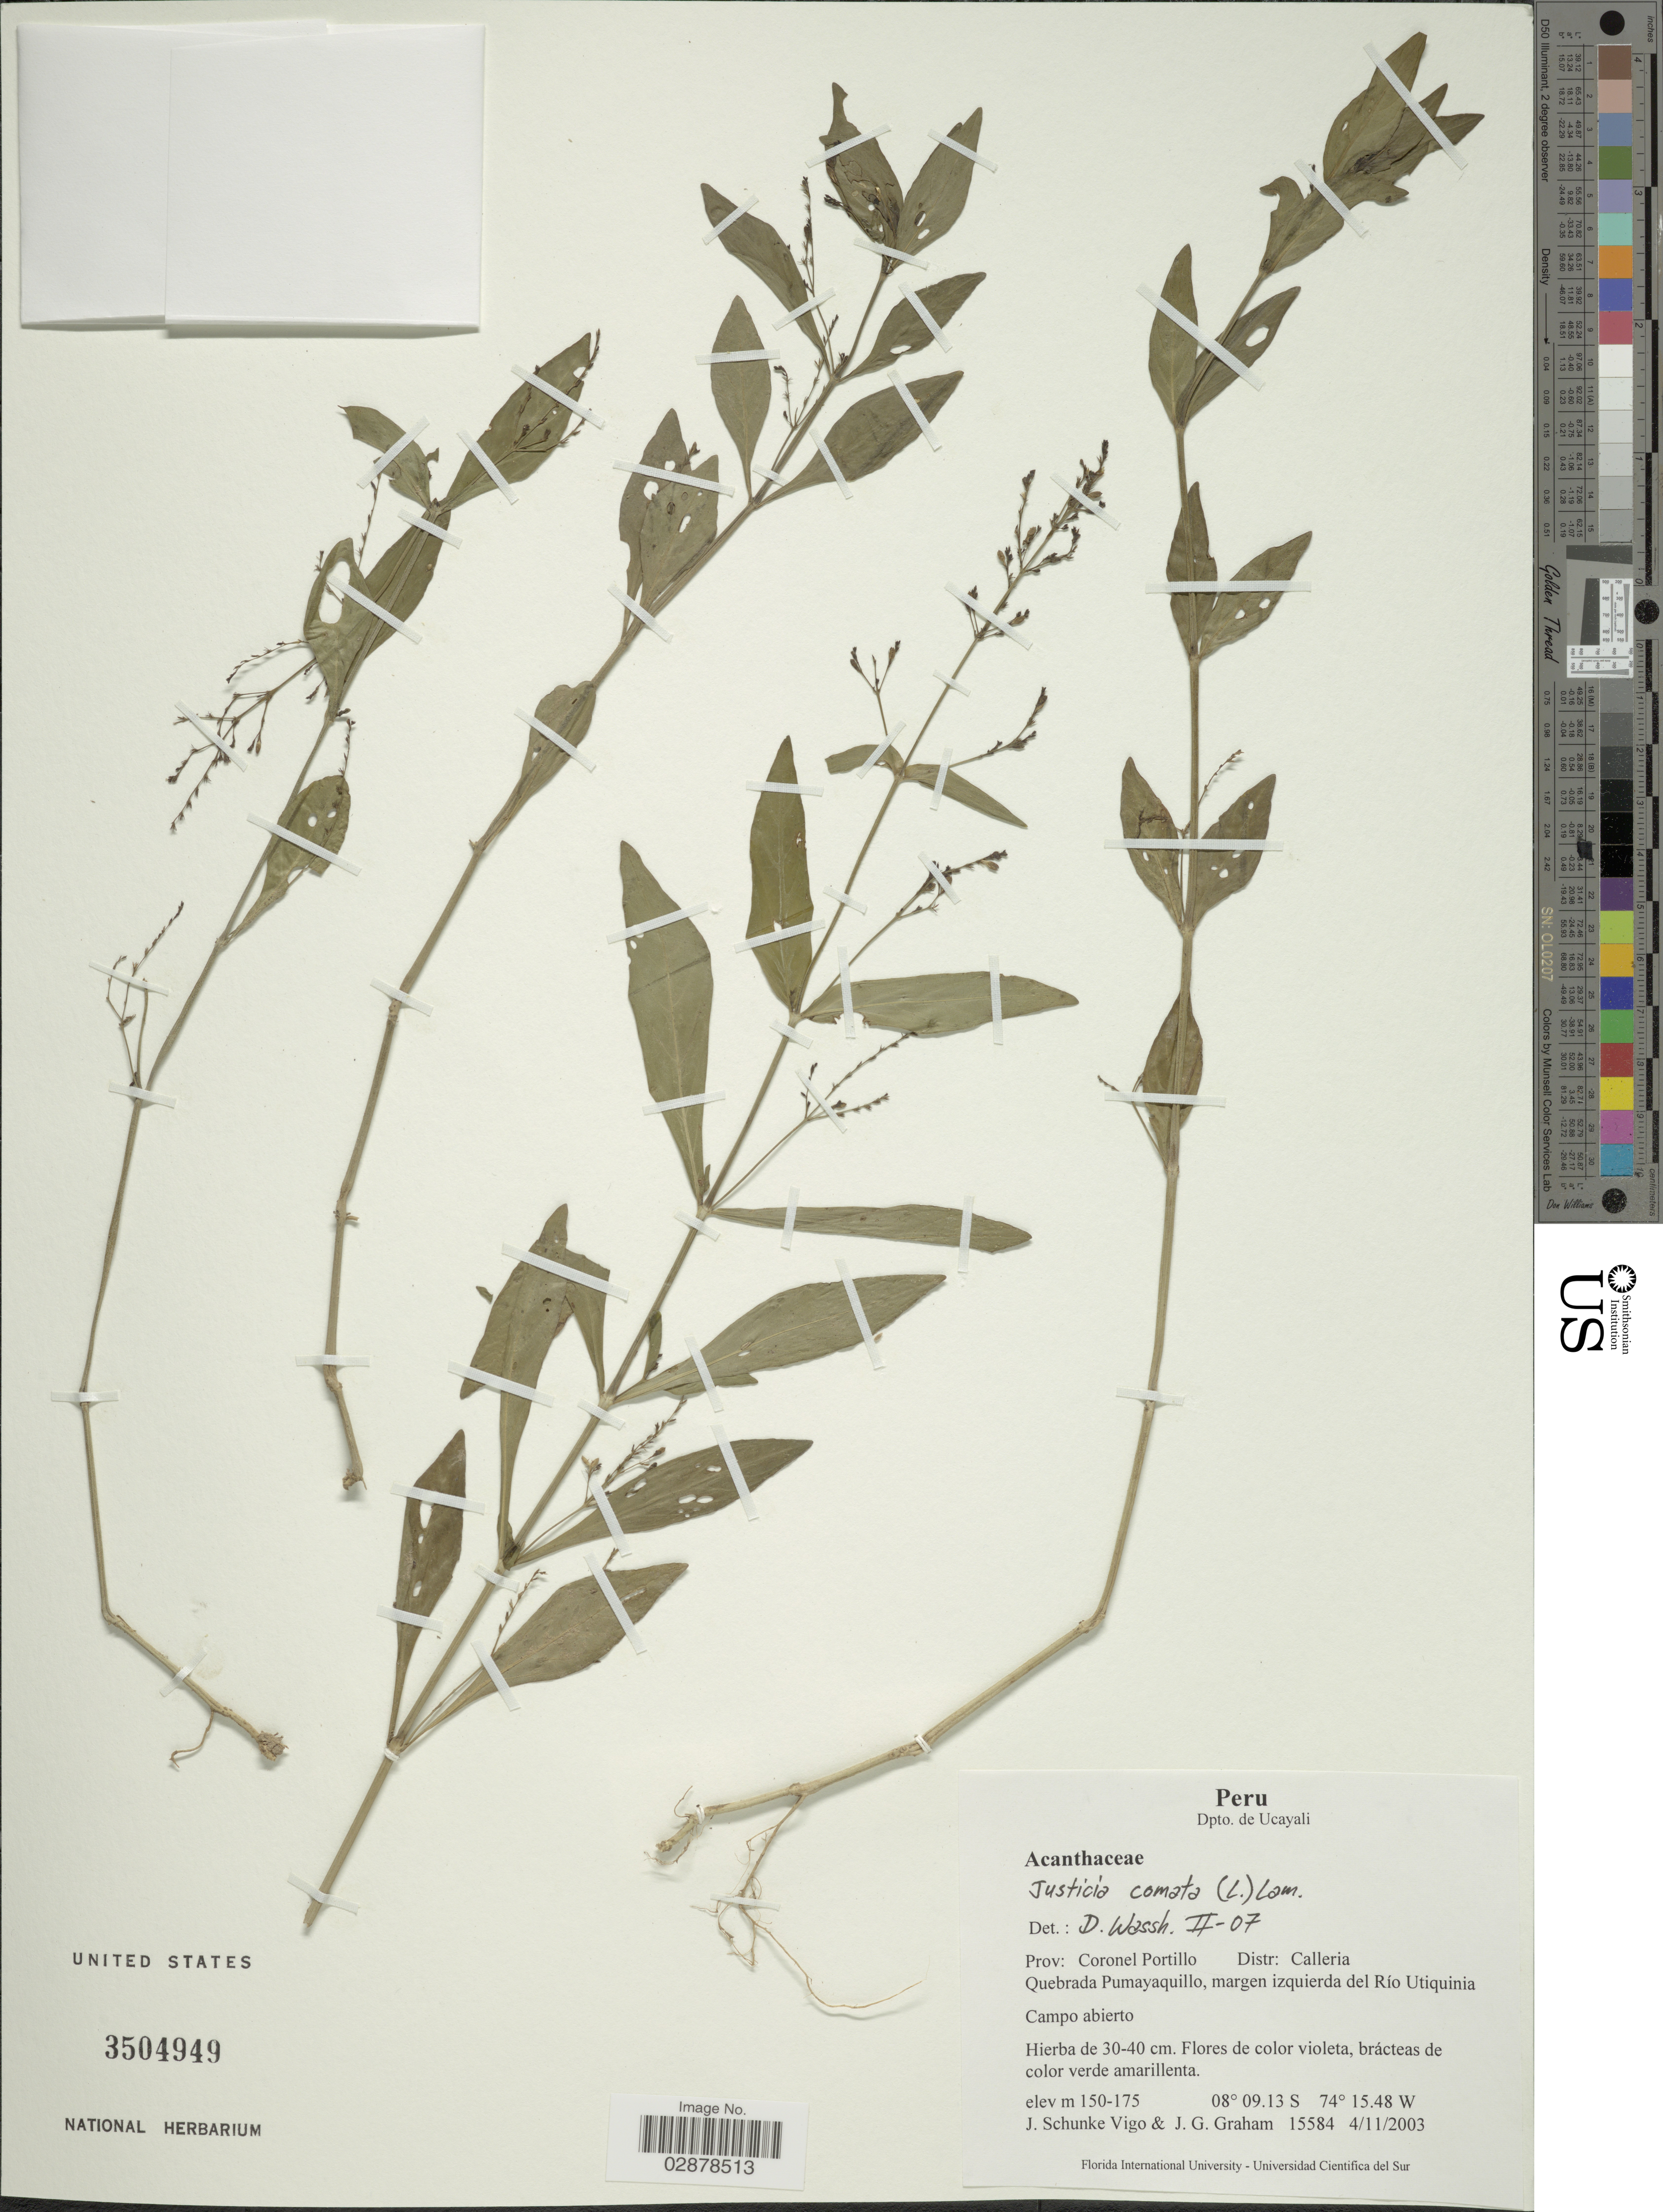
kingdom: Plantae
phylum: Tracheophyta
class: Magnoliopsida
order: Lamiales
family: Acanthaceae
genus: Justicia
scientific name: Justicia comata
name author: (L.) Lam.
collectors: J. Schunke Vigo & J. Graham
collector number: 15584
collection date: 2003-11-04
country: Peru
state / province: Ucayali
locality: Dpto. de Ucayali. Prov: Coronel Portillo. Distr: Calleria. Quebrada Pumayaquillo, margen izquierda del Río Utiquinia.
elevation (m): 150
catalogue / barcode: US 3504949